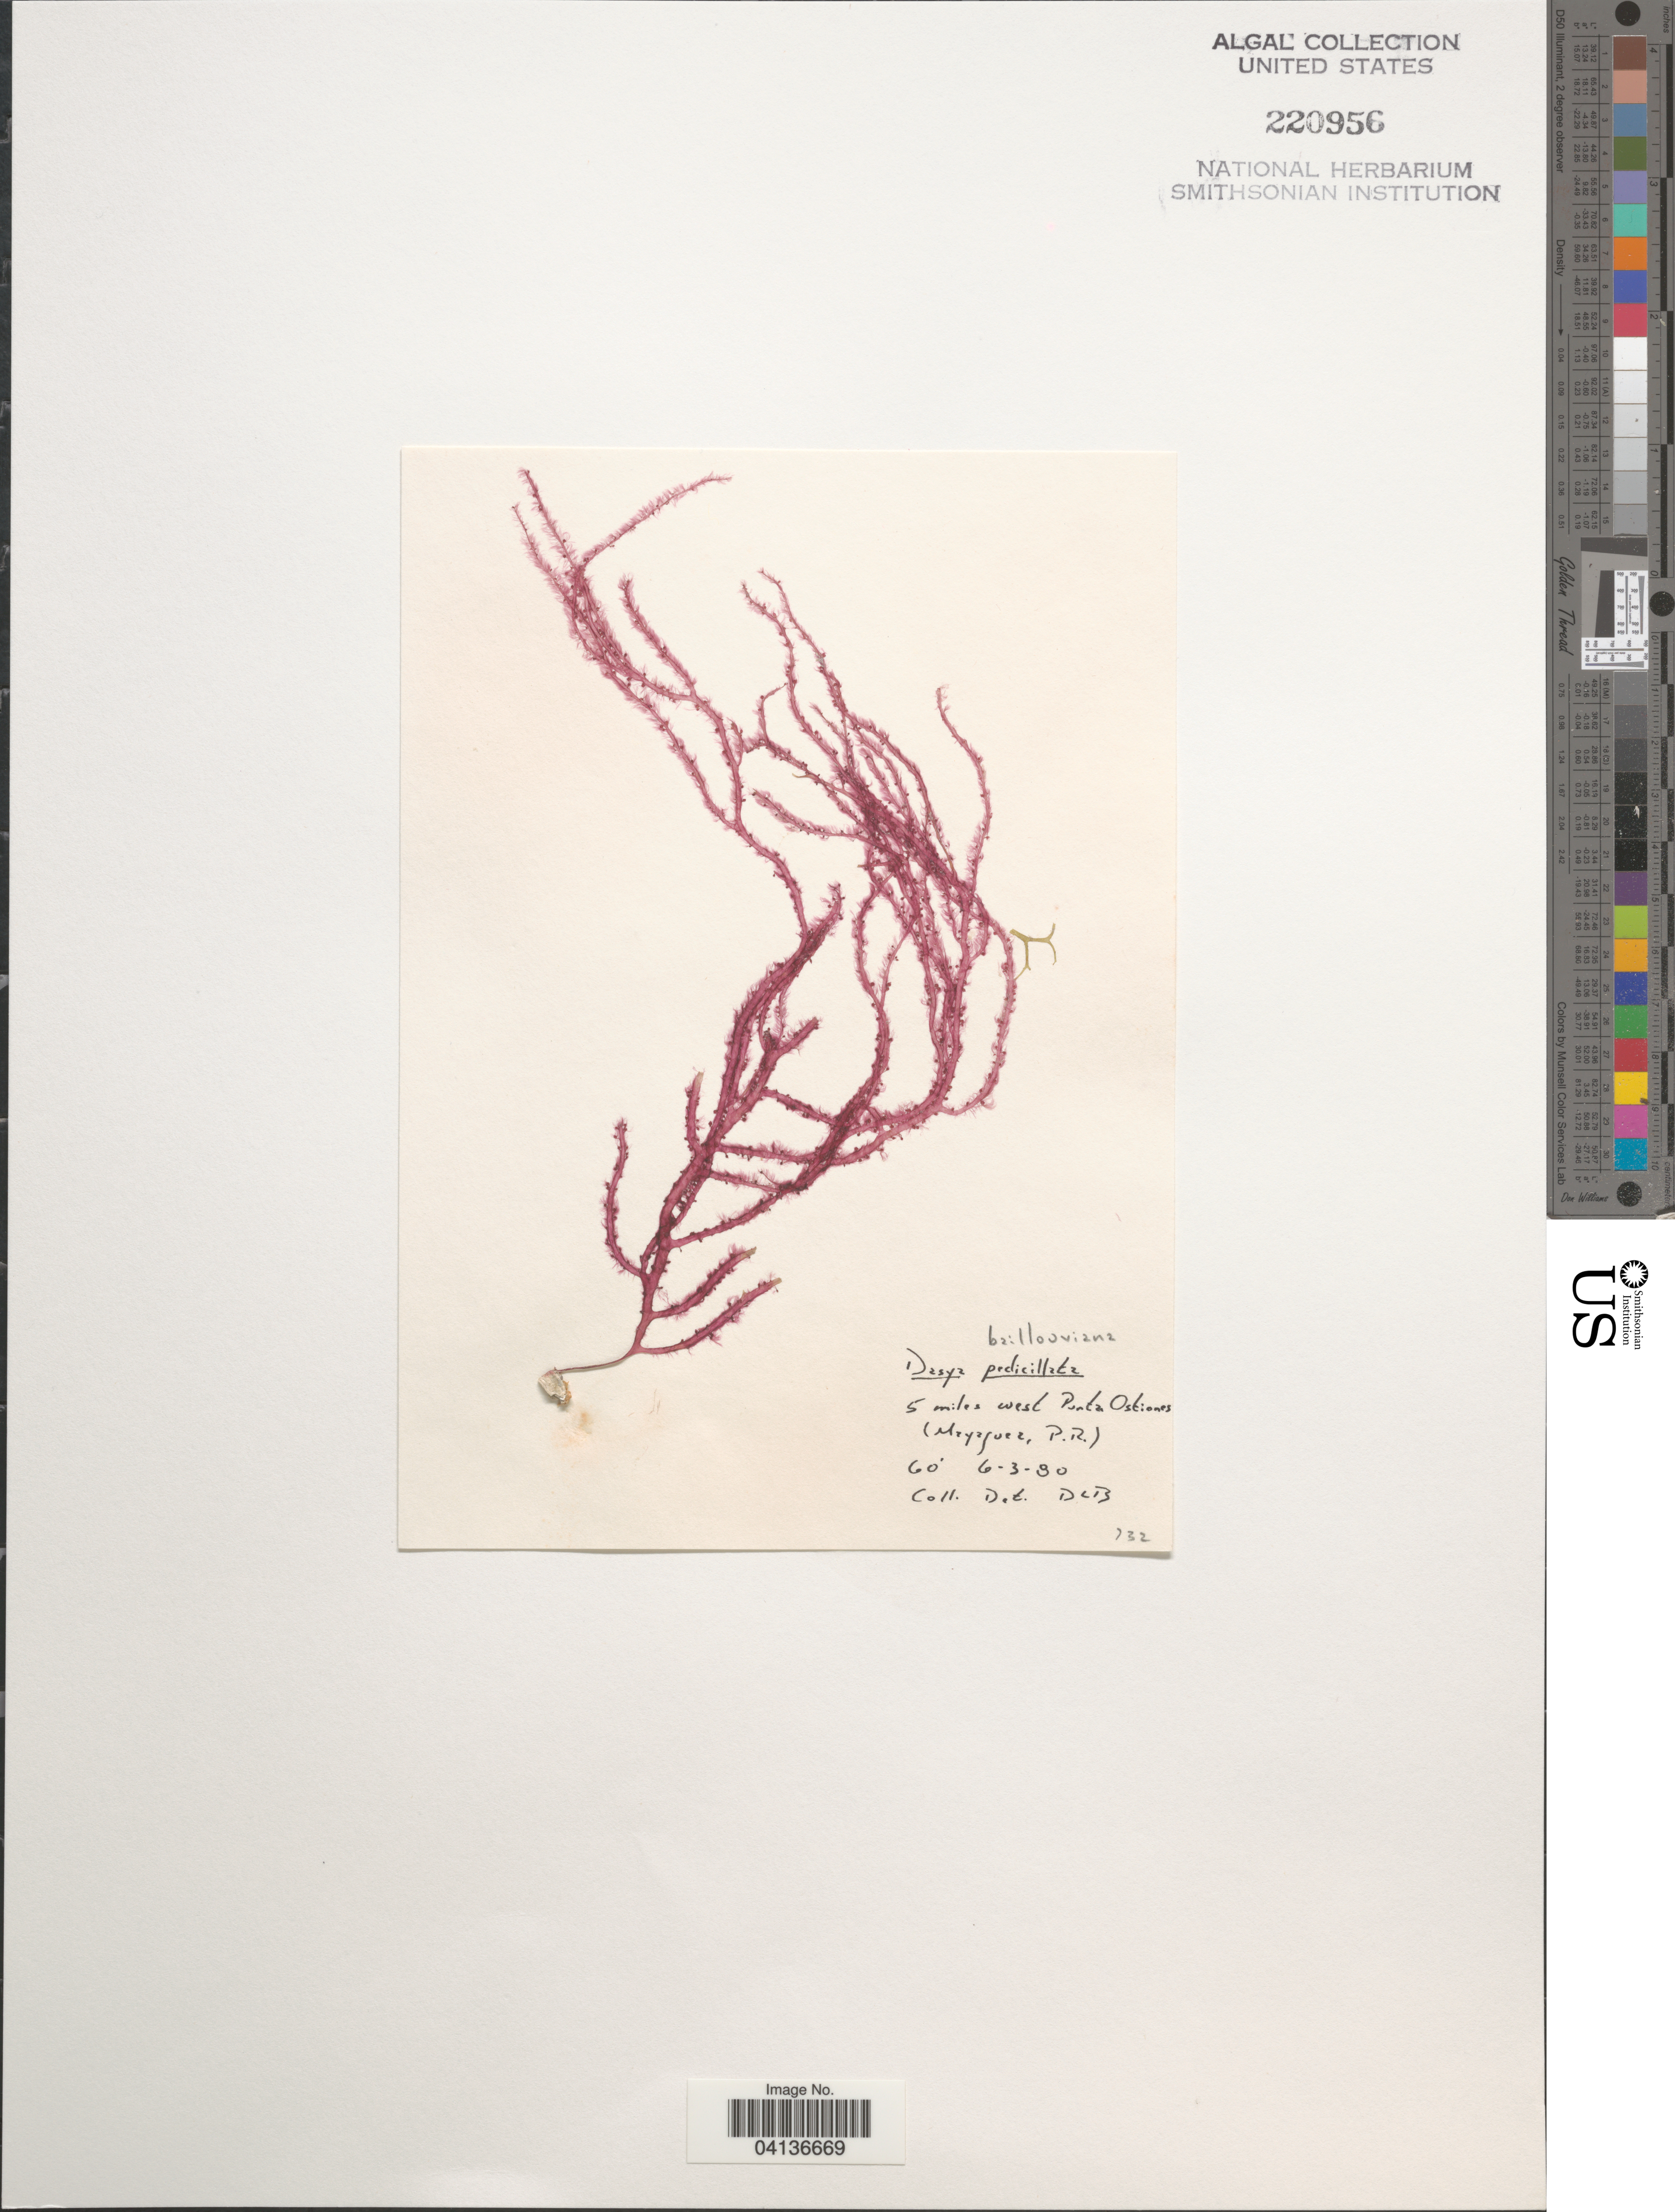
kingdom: Plantae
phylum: Rhodophyta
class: Florideophyceae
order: Ceramiales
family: Dasyaceae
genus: Dasya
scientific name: Dasya pedicellata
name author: (C. Agardh) C. Agardh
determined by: Algae name updating Project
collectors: D. L. B.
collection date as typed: Transcribed d/m/y: 3/6/80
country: Puerto Rico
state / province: Mayagüez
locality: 5 miles west Punta Ostiones.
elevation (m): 18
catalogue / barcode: US 220956